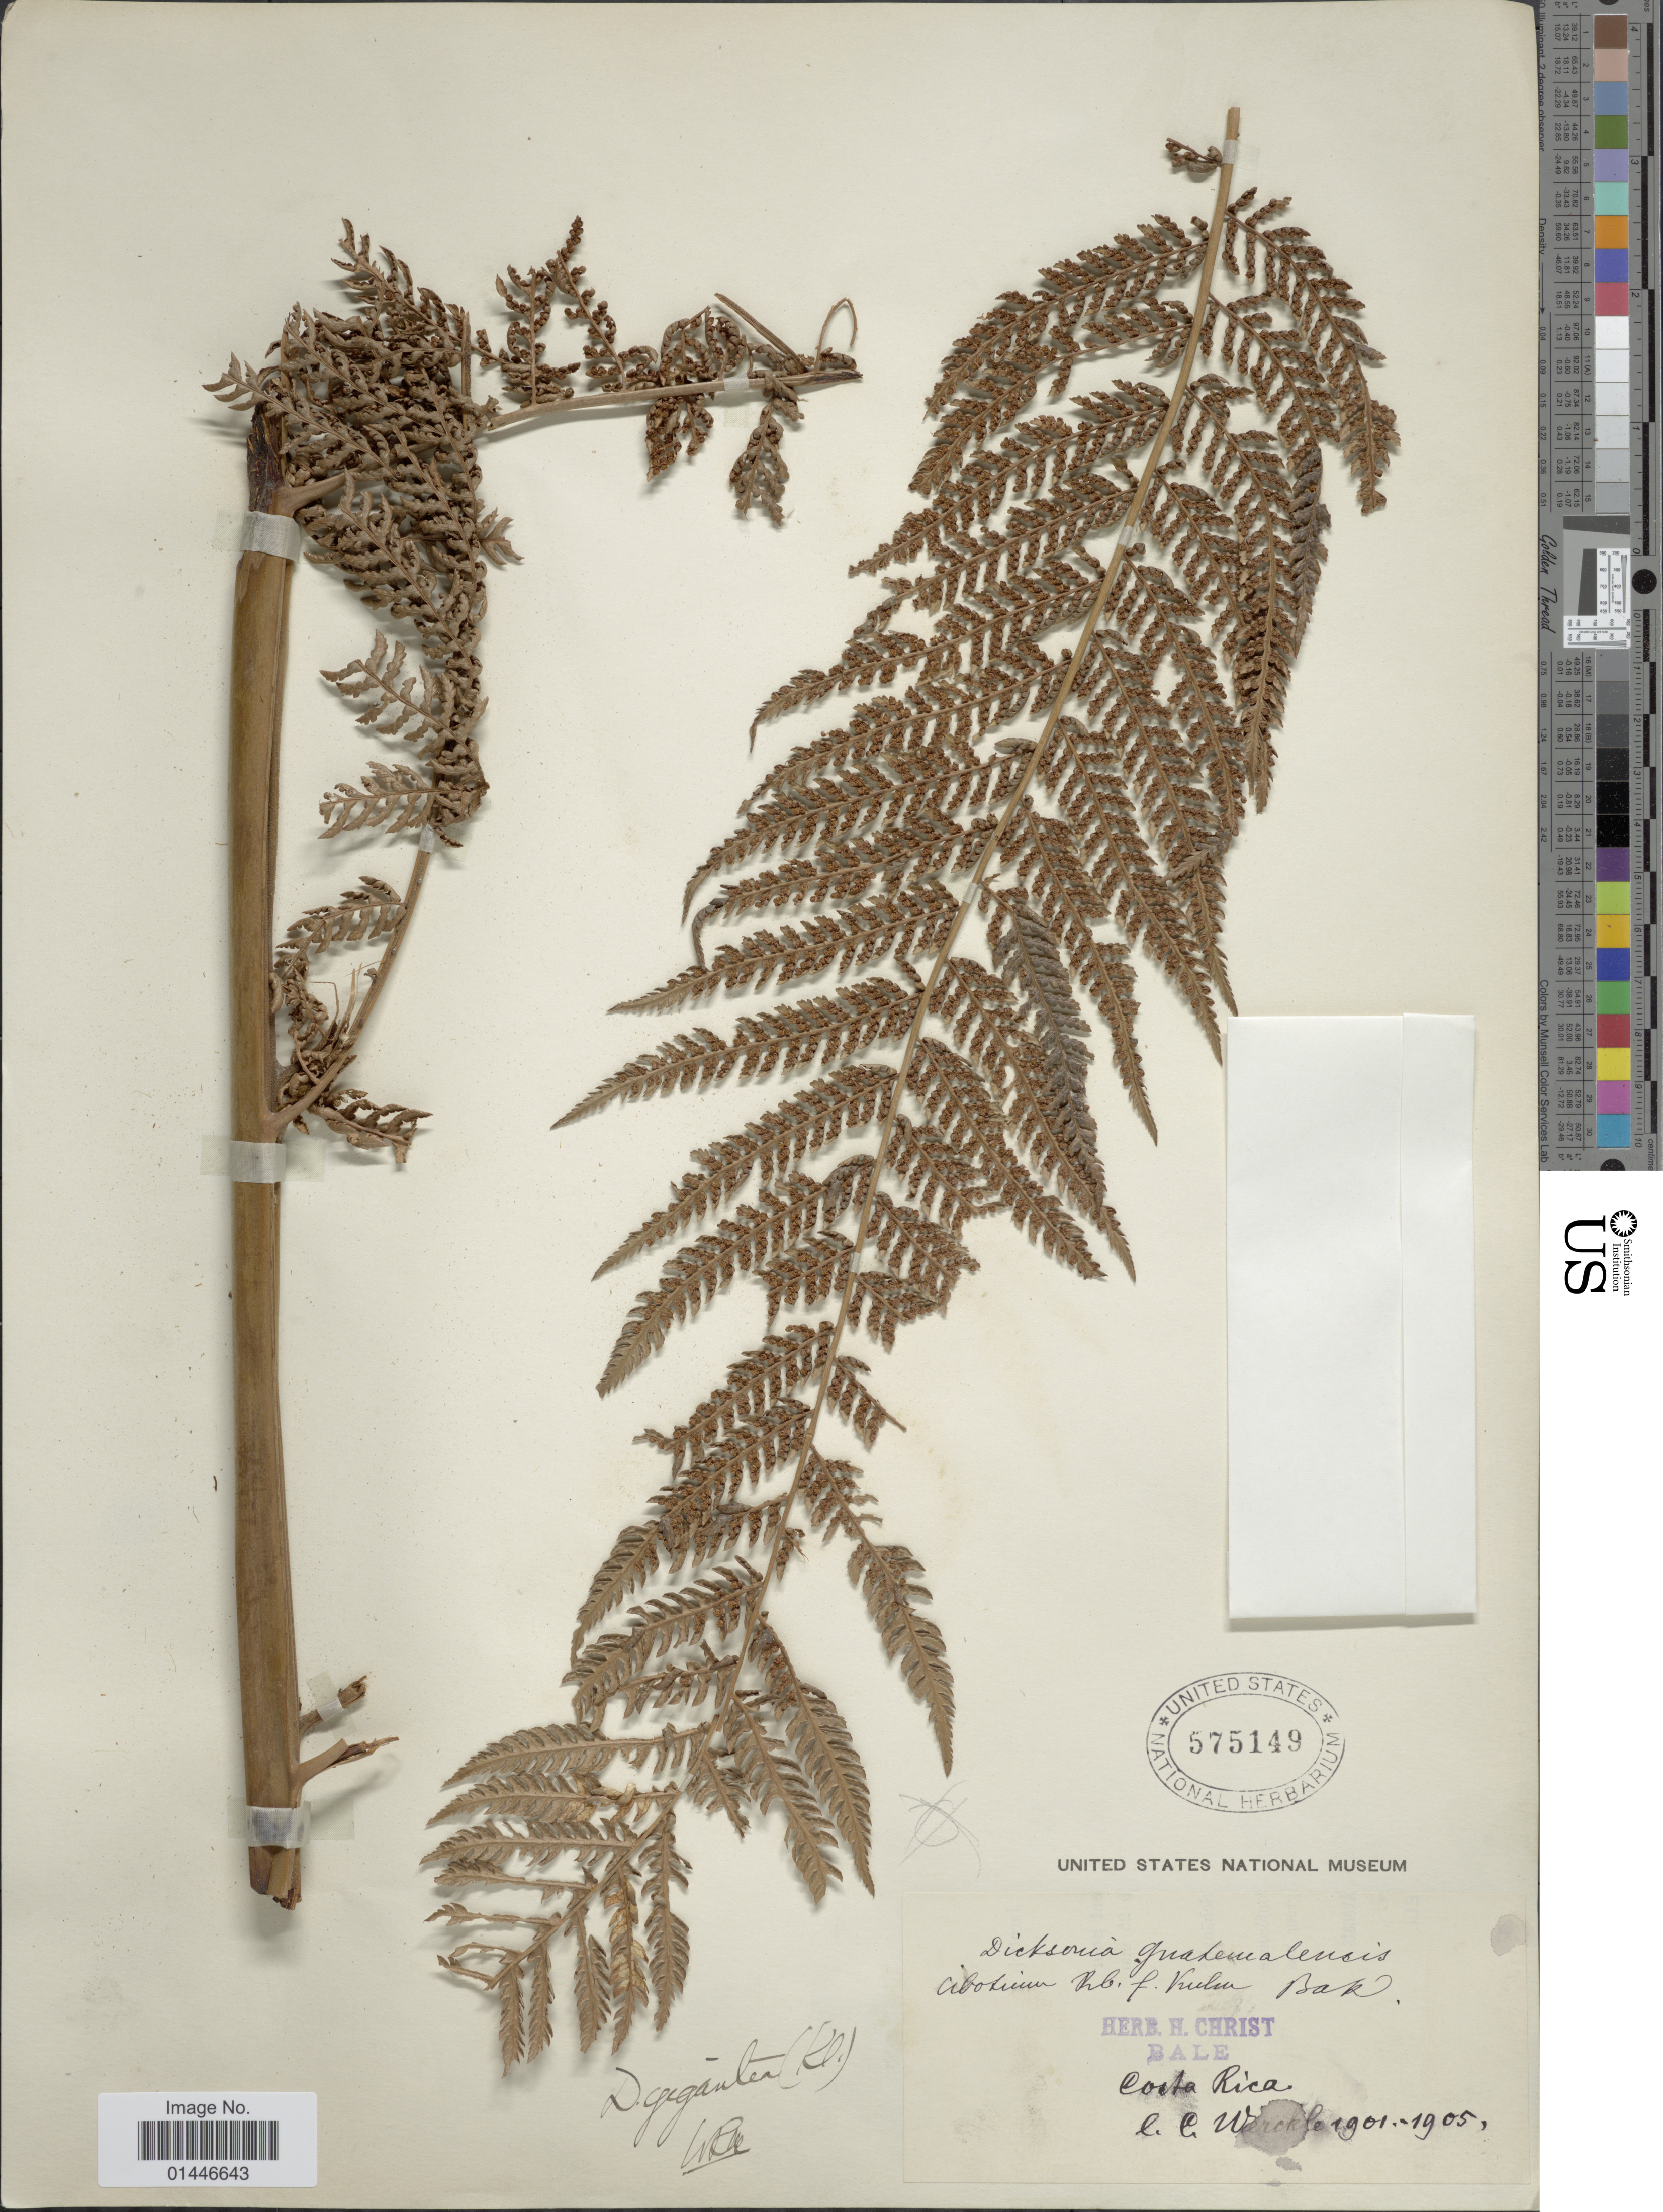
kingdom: Plantae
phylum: Tracheophyta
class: Polypodiopsida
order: Cyatheales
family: Dicksoniaceae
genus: Dicksonia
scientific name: Dicksonia gigantea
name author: H. Karst.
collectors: C. C Wercklé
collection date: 1901/1905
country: Costa Rica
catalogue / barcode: US 575149